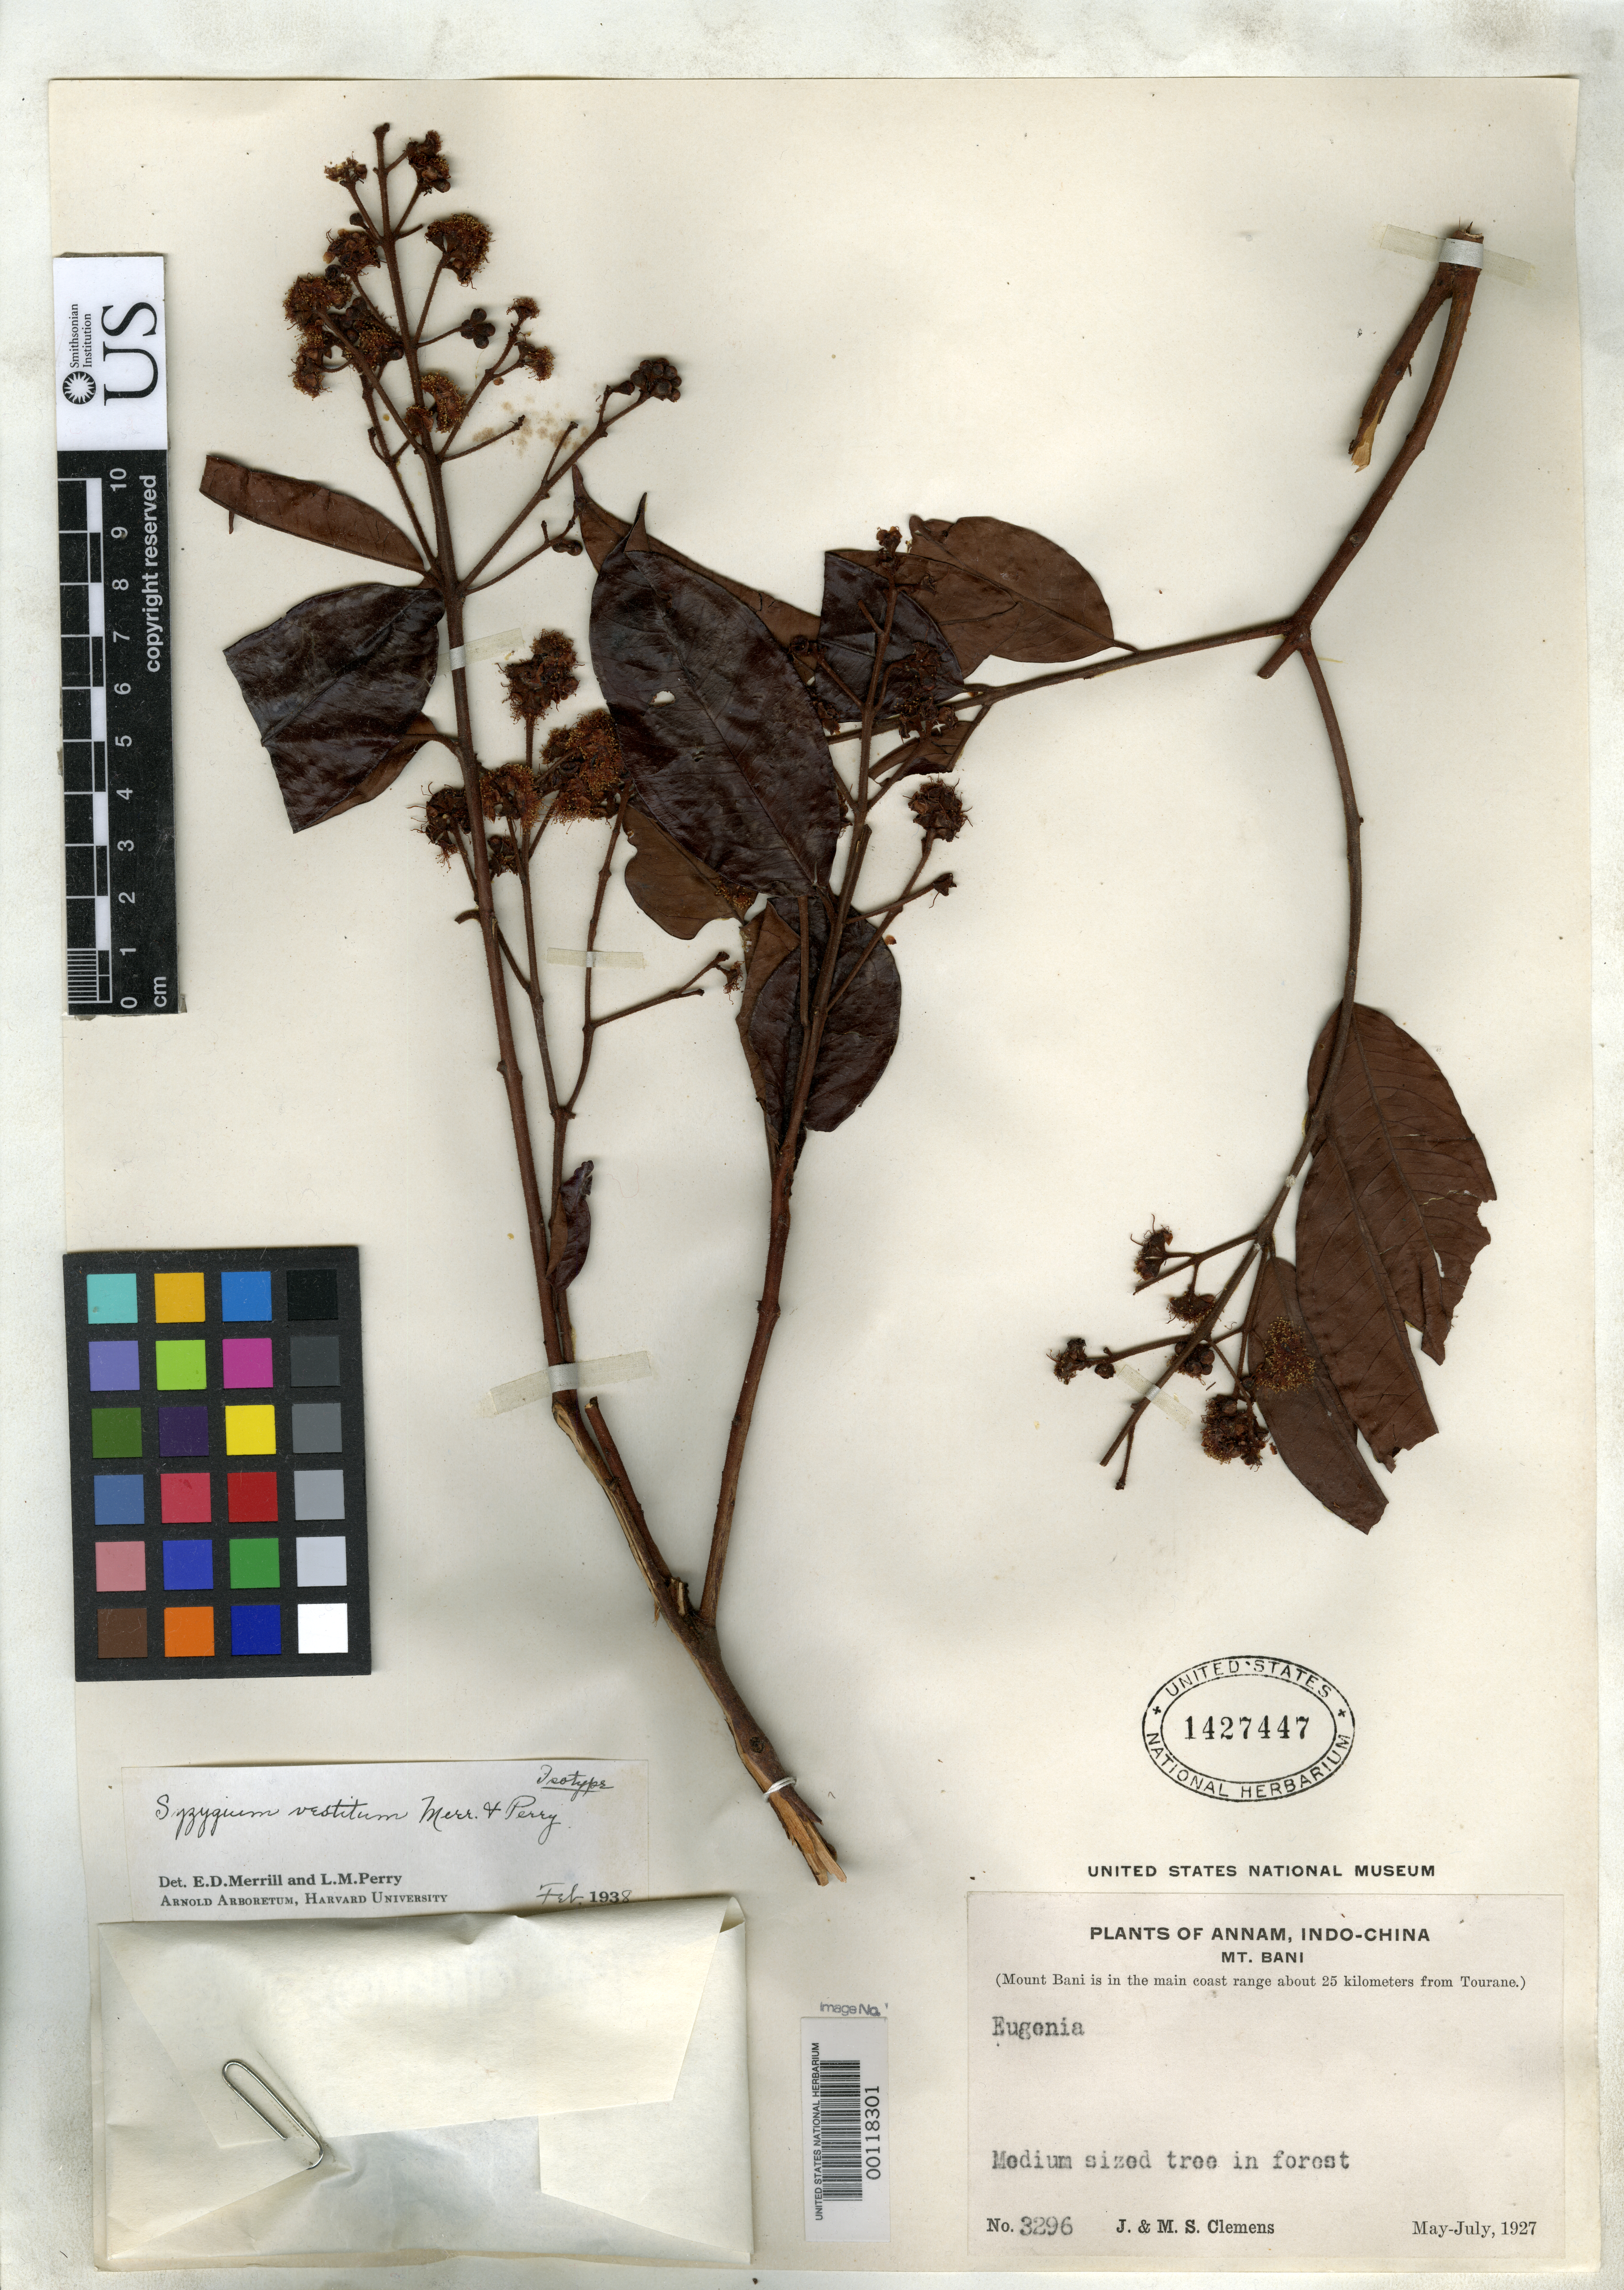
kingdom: Plantae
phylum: Tracheophyta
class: Magnoliopsida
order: Myrtales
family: Myrtaceae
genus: Syzygium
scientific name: Syzygium vestitum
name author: Merr. & L.M. Perry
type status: Isotype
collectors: J. Clemens & M. S. Clemens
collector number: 3296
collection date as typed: May 1927 to -- Jul 1927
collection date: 1927-05/1927-07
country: Vietnam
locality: Mt. Bani near Tourane.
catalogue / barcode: US 1427447